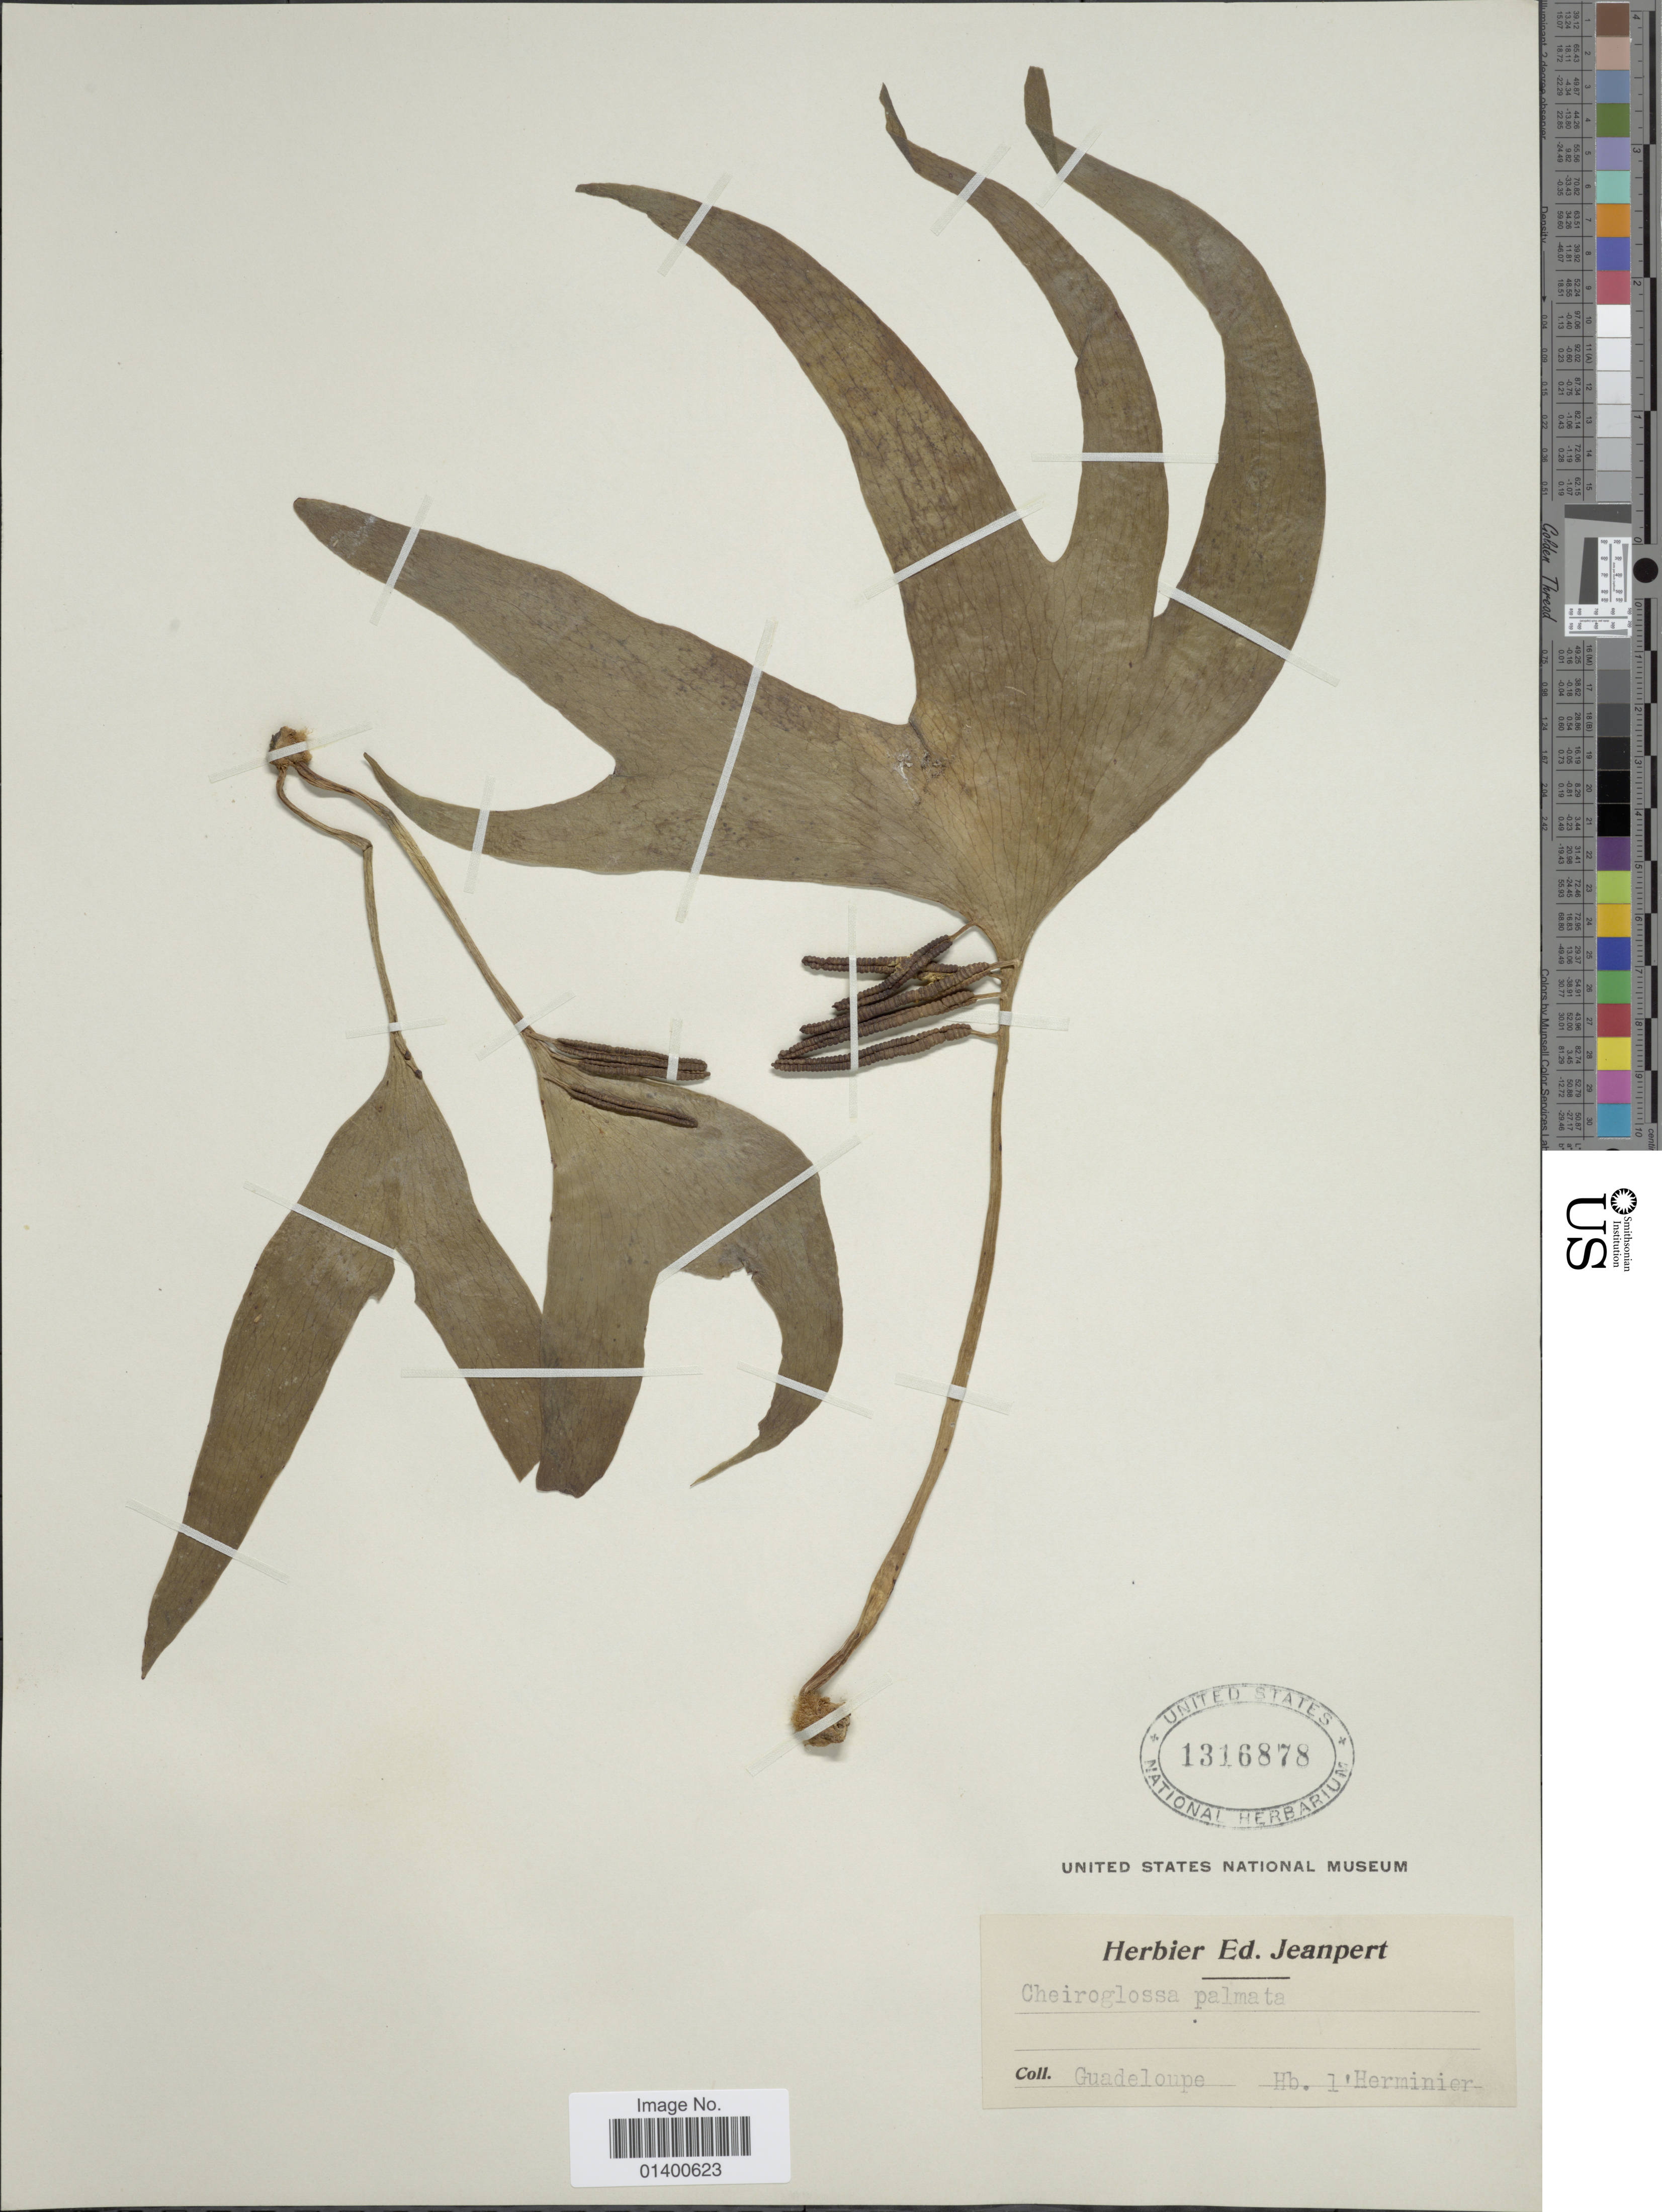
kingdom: Plantae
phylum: Tracheophyta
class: Polypodiopsida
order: Ophioglossales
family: Ophioglossaceae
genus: Cheiroglossa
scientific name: Cheiroglossa palmata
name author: (L.) C. Presl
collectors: F. L'Herminier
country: Guadeloupe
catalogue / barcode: US 1316878